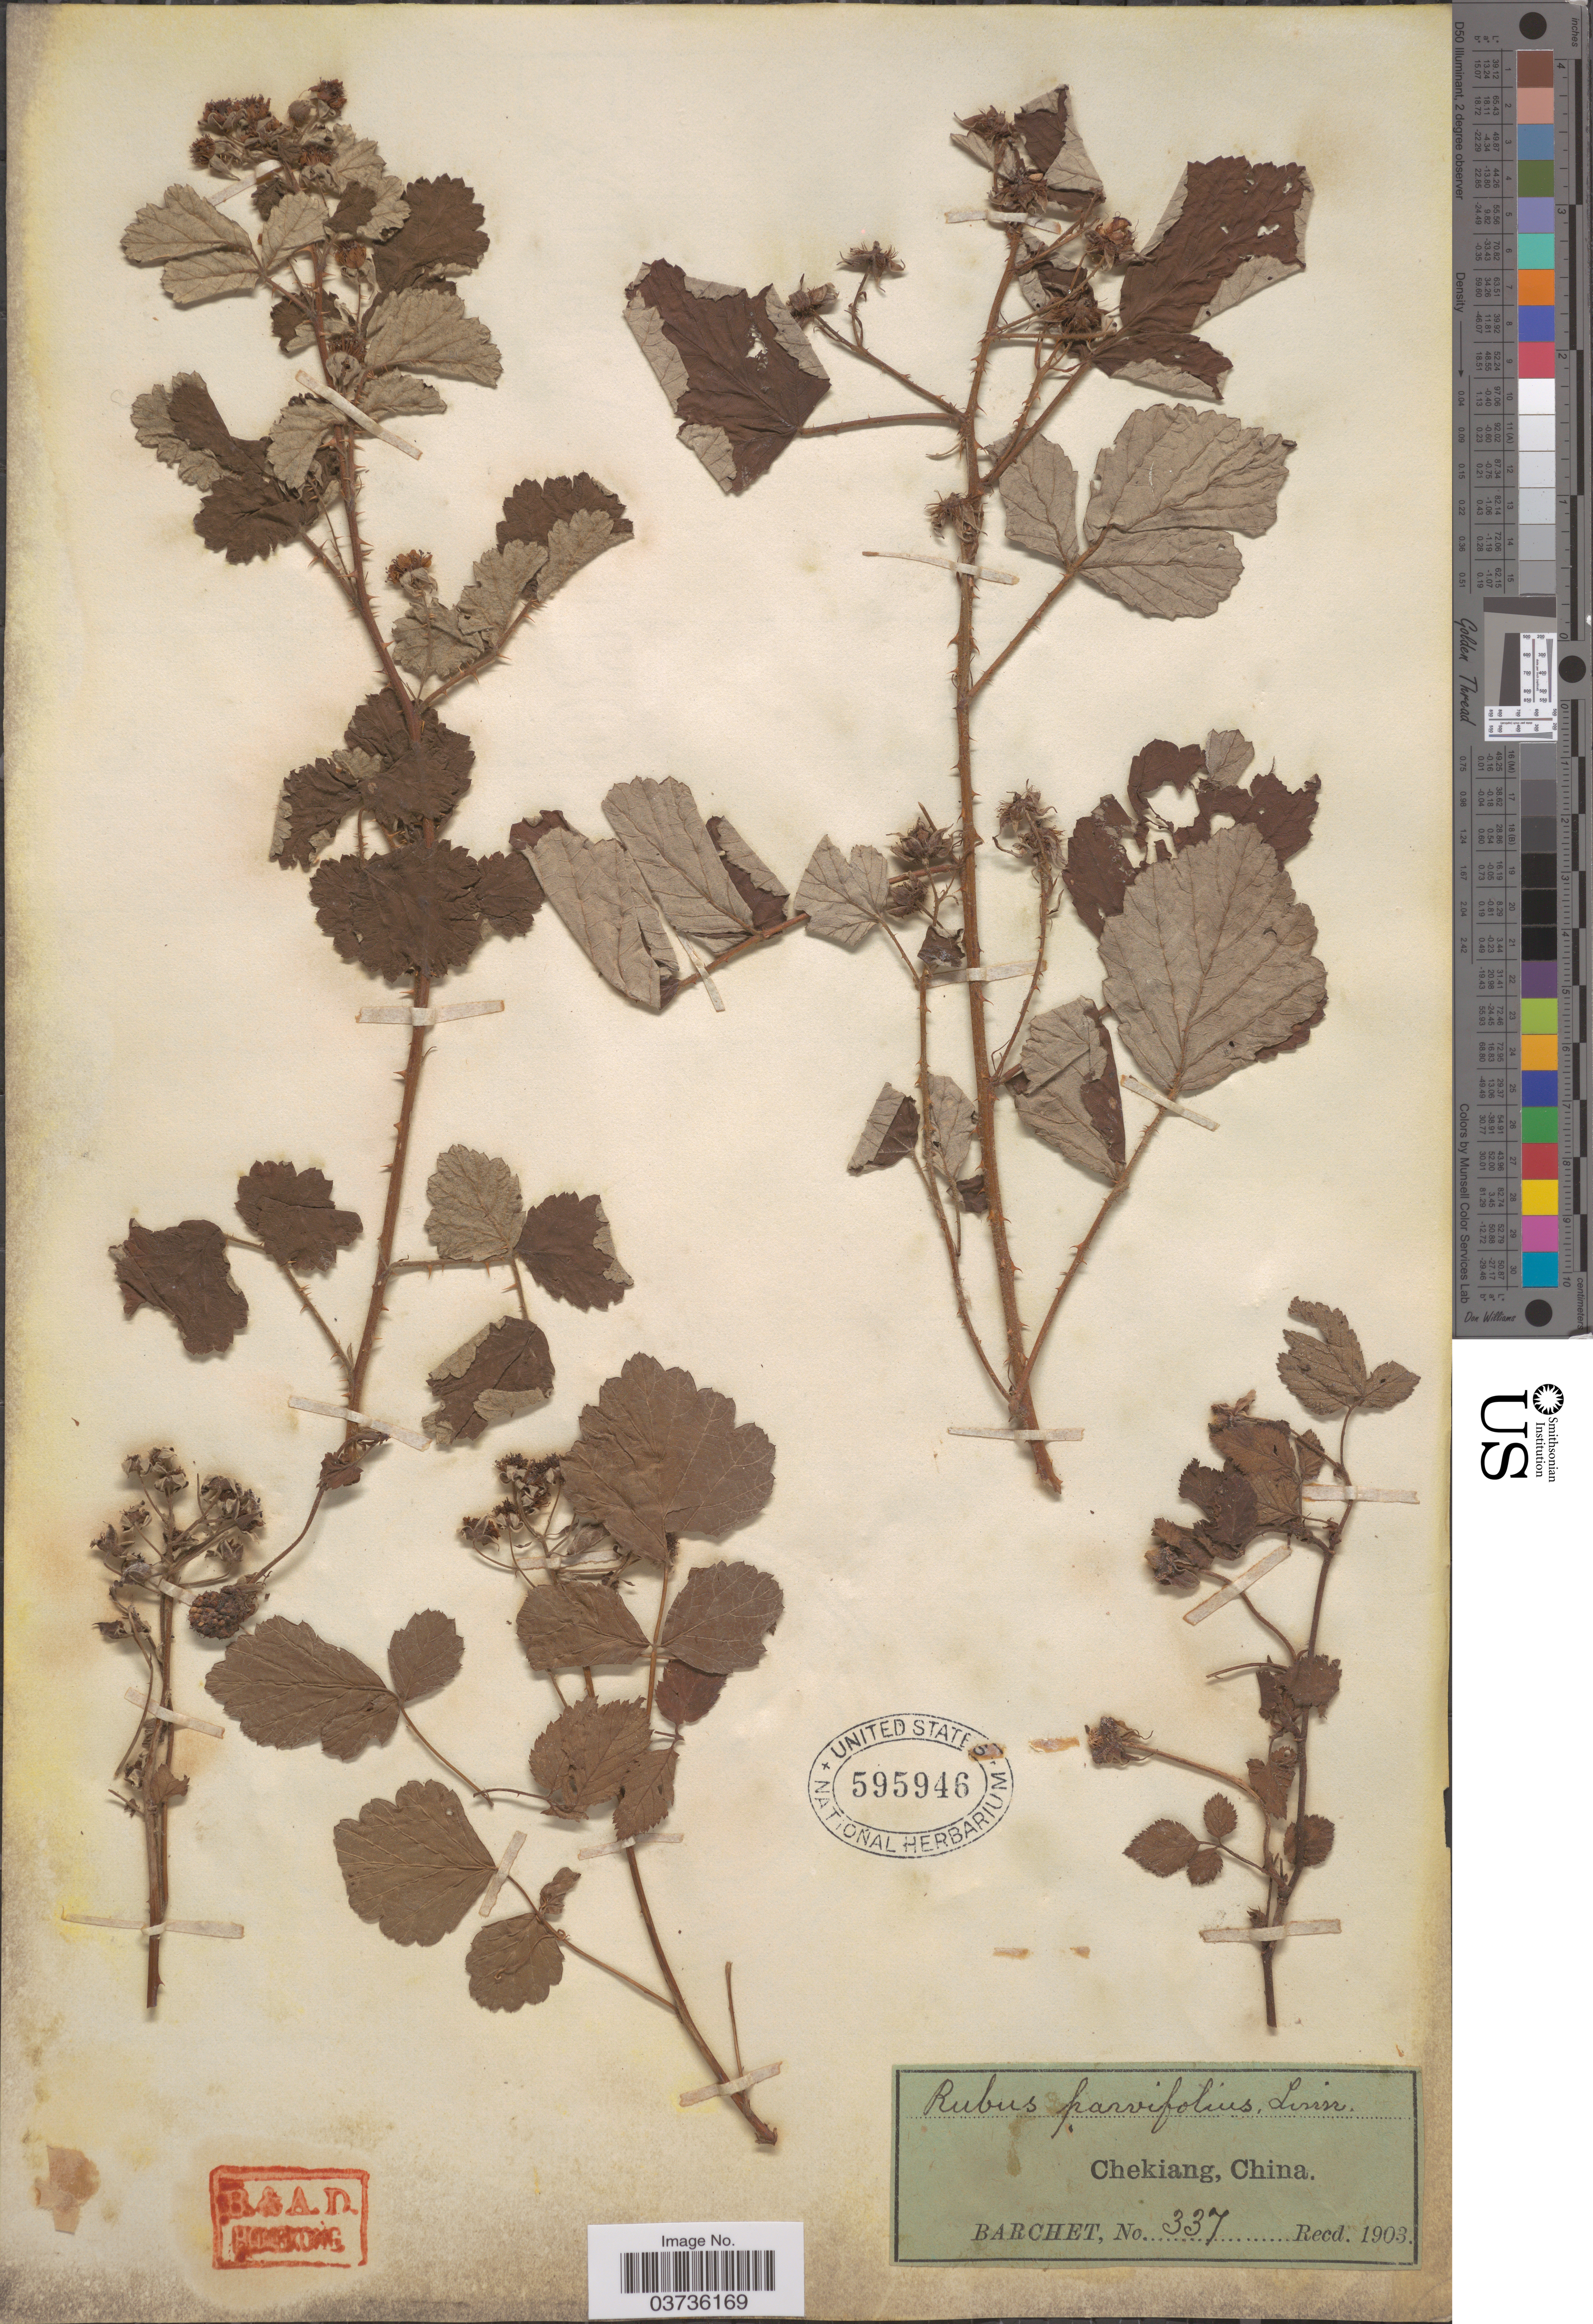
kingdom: Plantae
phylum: Tracheophyta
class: Magnoliopsida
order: Rosales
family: Rosaceae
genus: Rubus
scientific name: Rubus parvifolius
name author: L.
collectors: Barchet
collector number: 337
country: China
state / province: Zhejiang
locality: Chekiang.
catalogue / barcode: US 595946